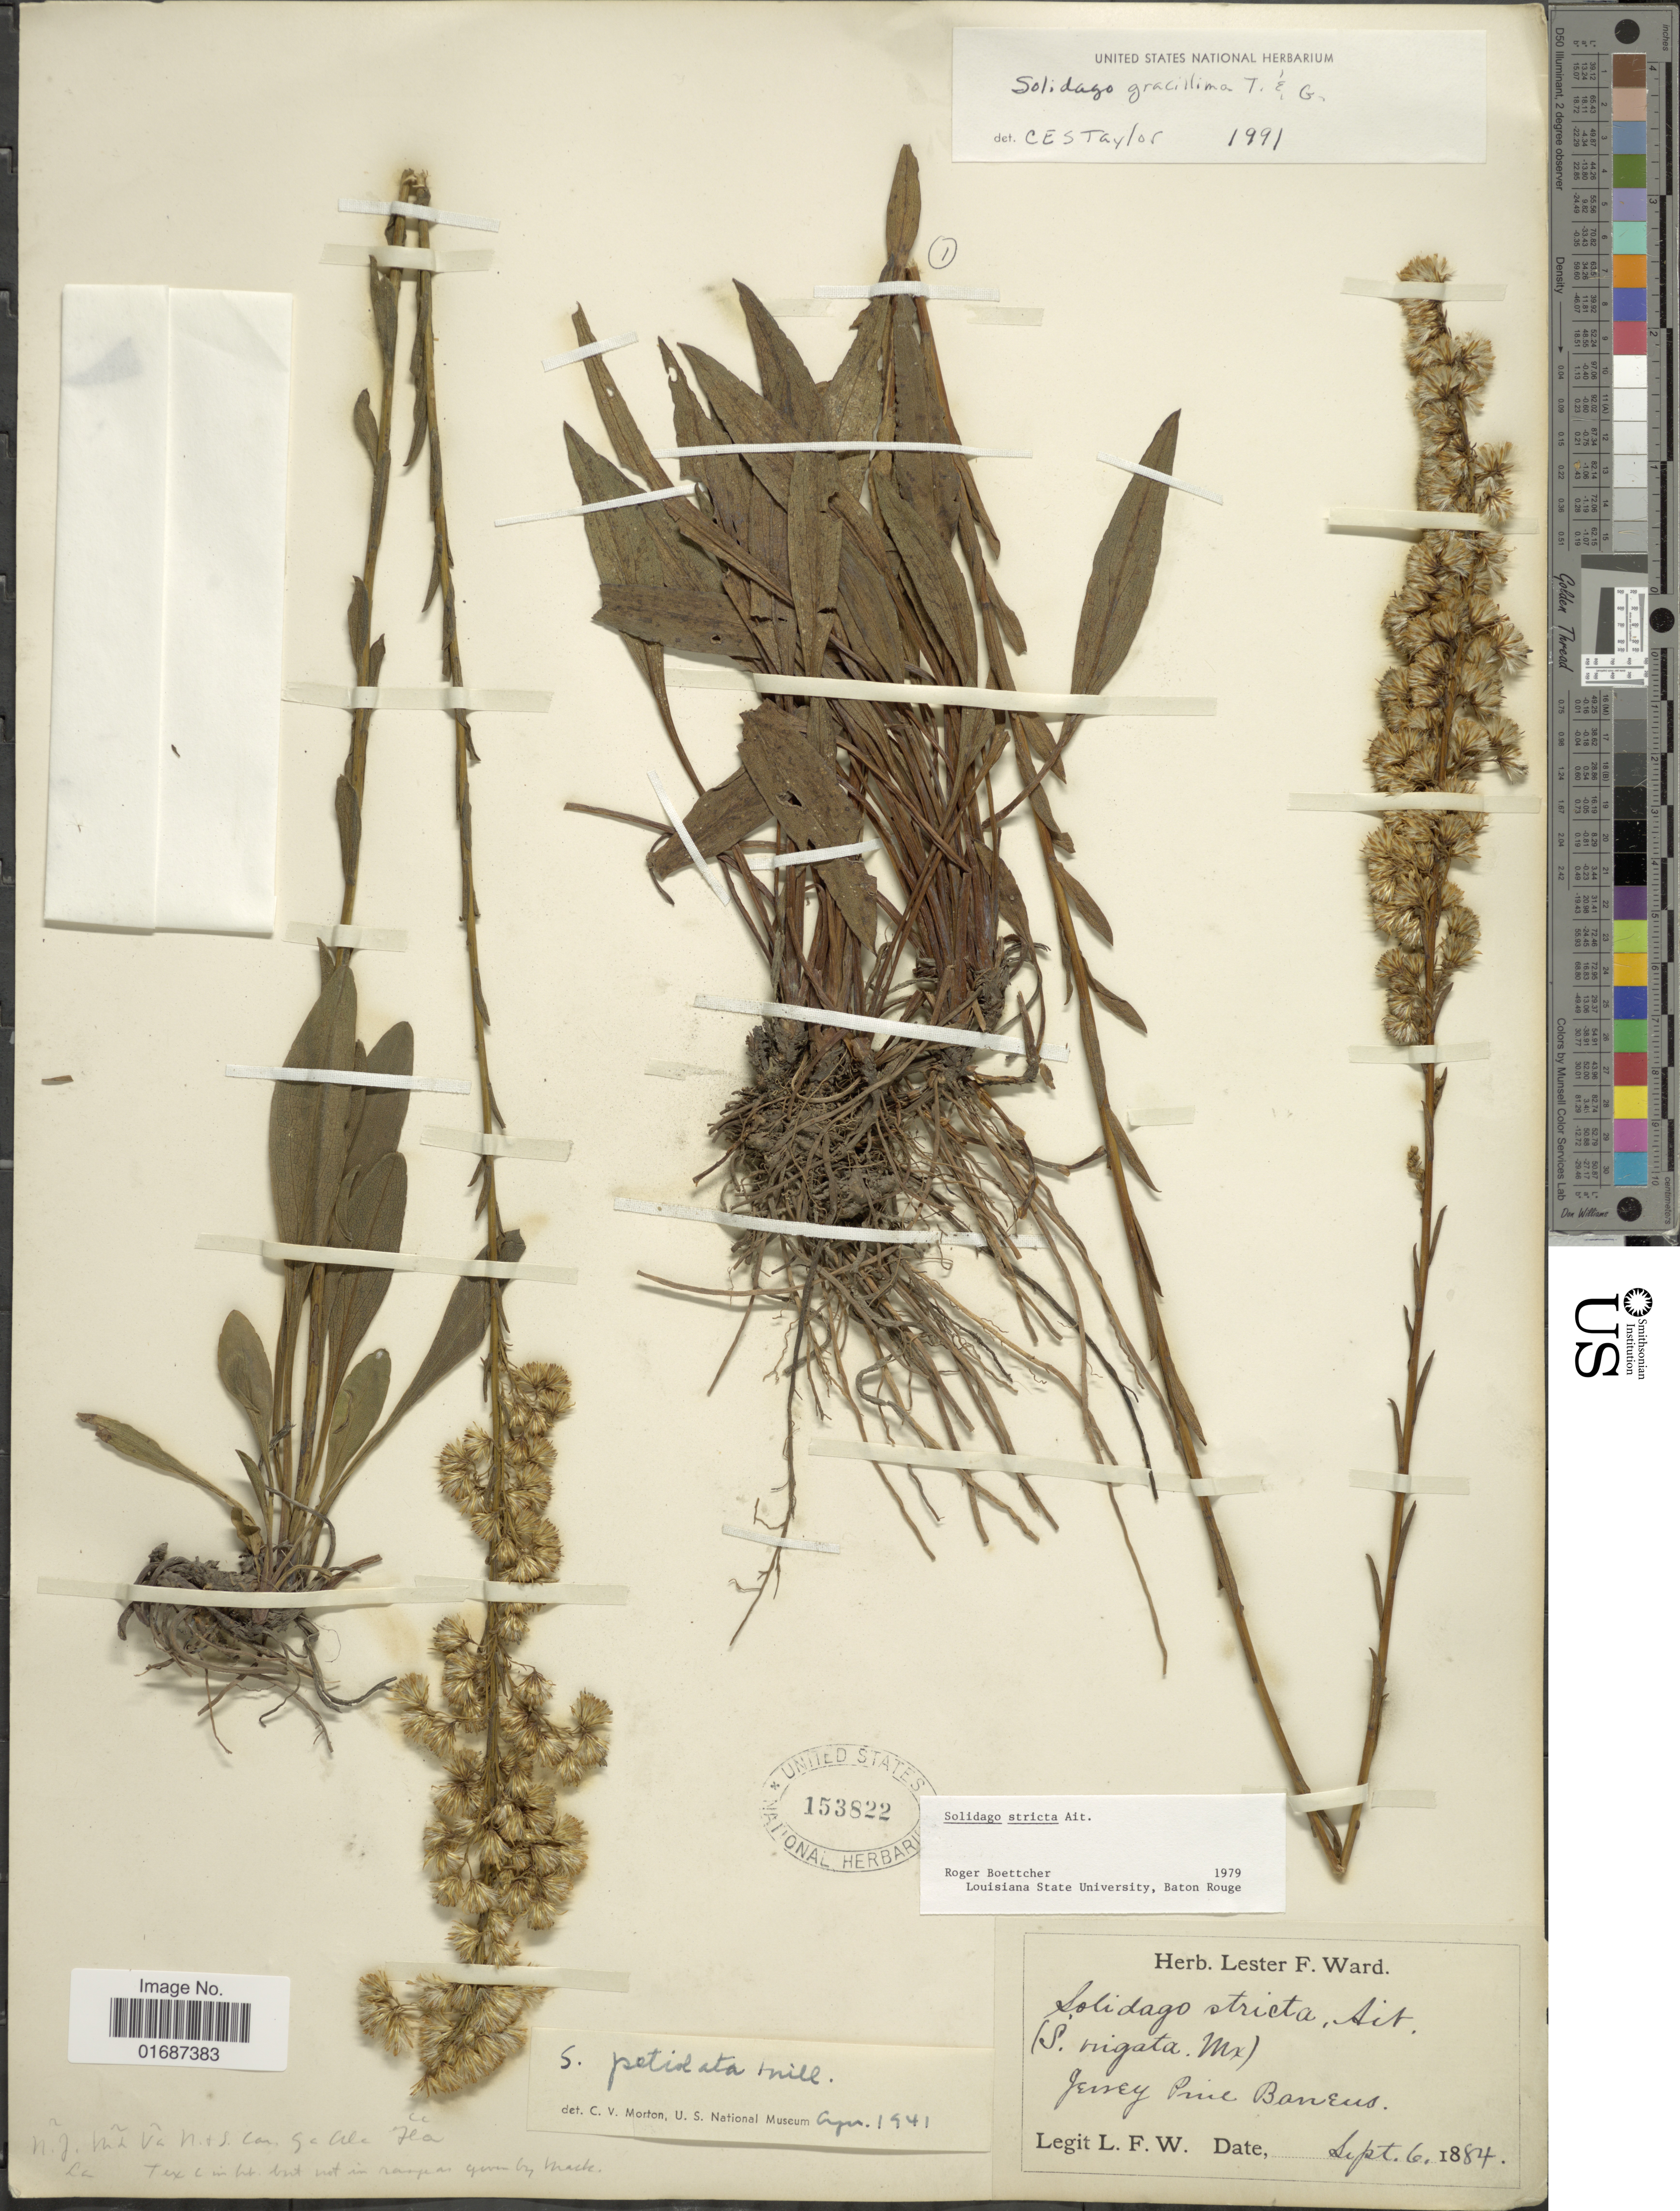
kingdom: Plantae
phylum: Tracheophyta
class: Magnoliopsida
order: Asterales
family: Asteraceae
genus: Solidago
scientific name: Solidago gracillima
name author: Torr. & A. Gray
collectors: L. F. Ward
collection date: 1884-09-06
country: United States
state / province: New Jersey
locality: Jersey Pine Barrens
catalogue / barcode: US 153822